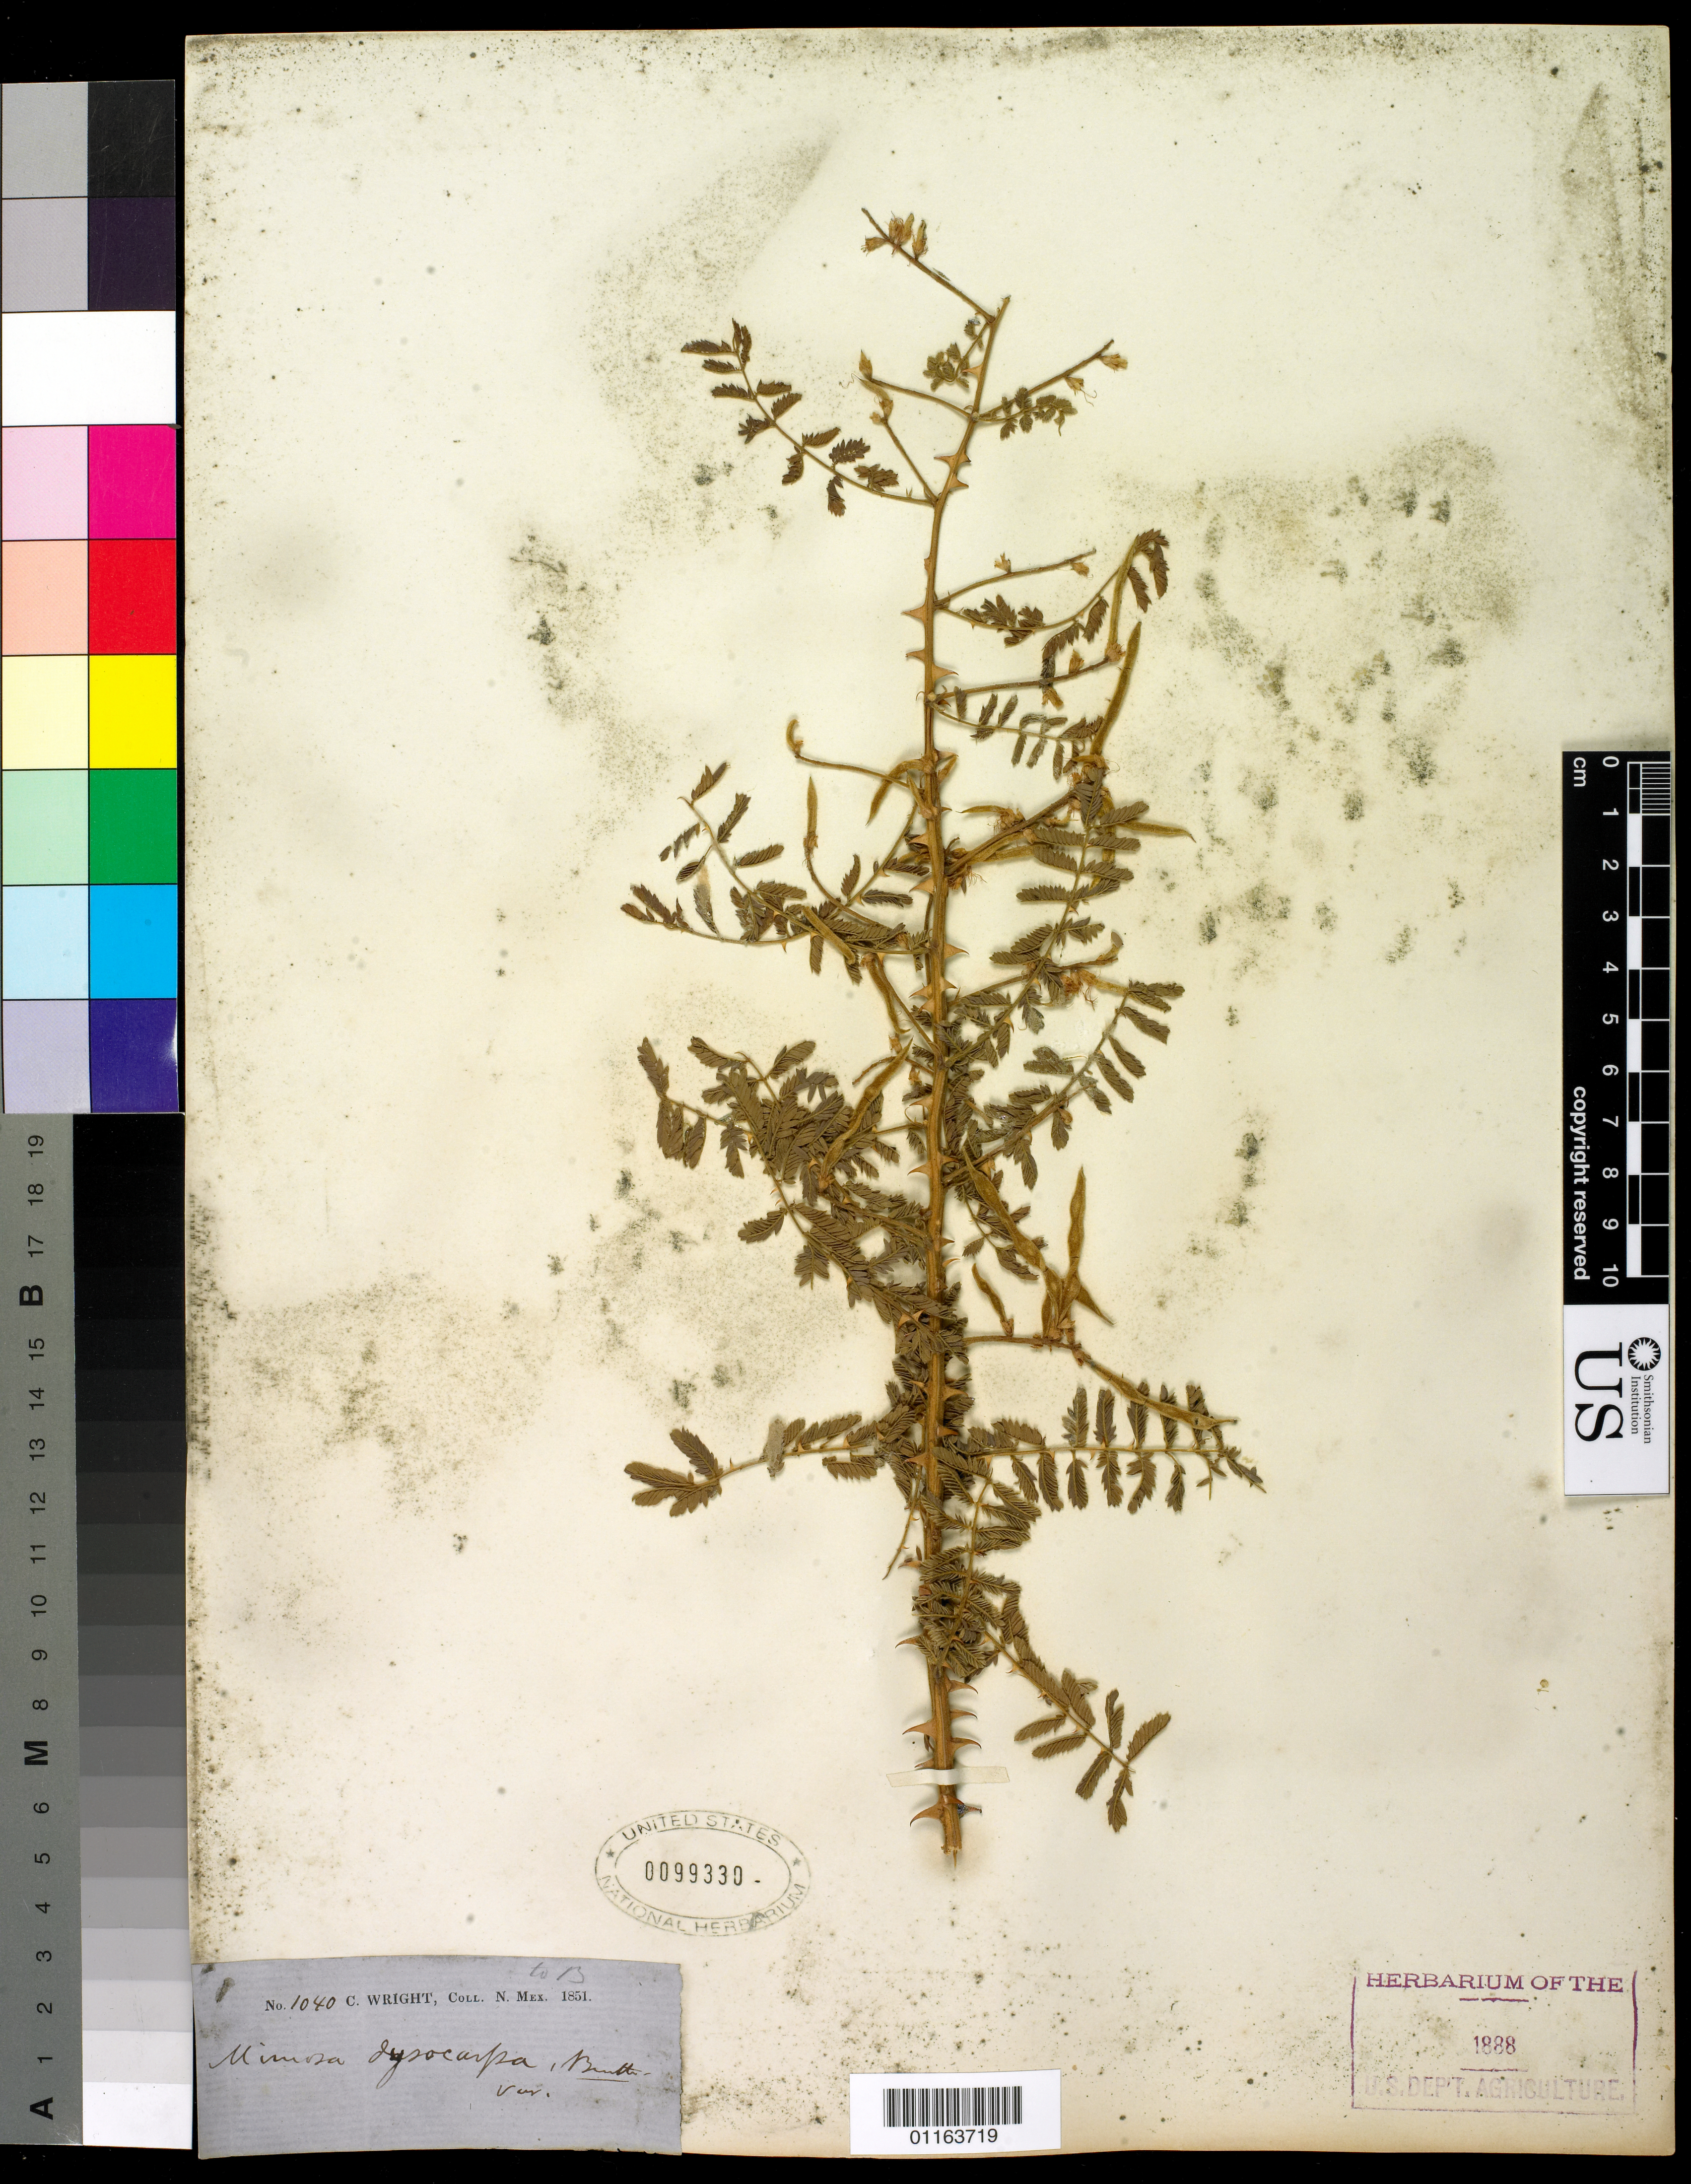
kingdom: Plantae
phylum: Tracheophyta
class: Magnoliopsida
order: Fabales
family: Fabaceae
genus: Mimosa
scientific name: Mimosa dysocarpa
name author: Benth. ex A. Gray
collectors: C. Wright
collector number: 1040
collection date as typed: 1851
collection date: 1851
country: United States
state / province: New Mexico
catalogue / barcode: US 99330